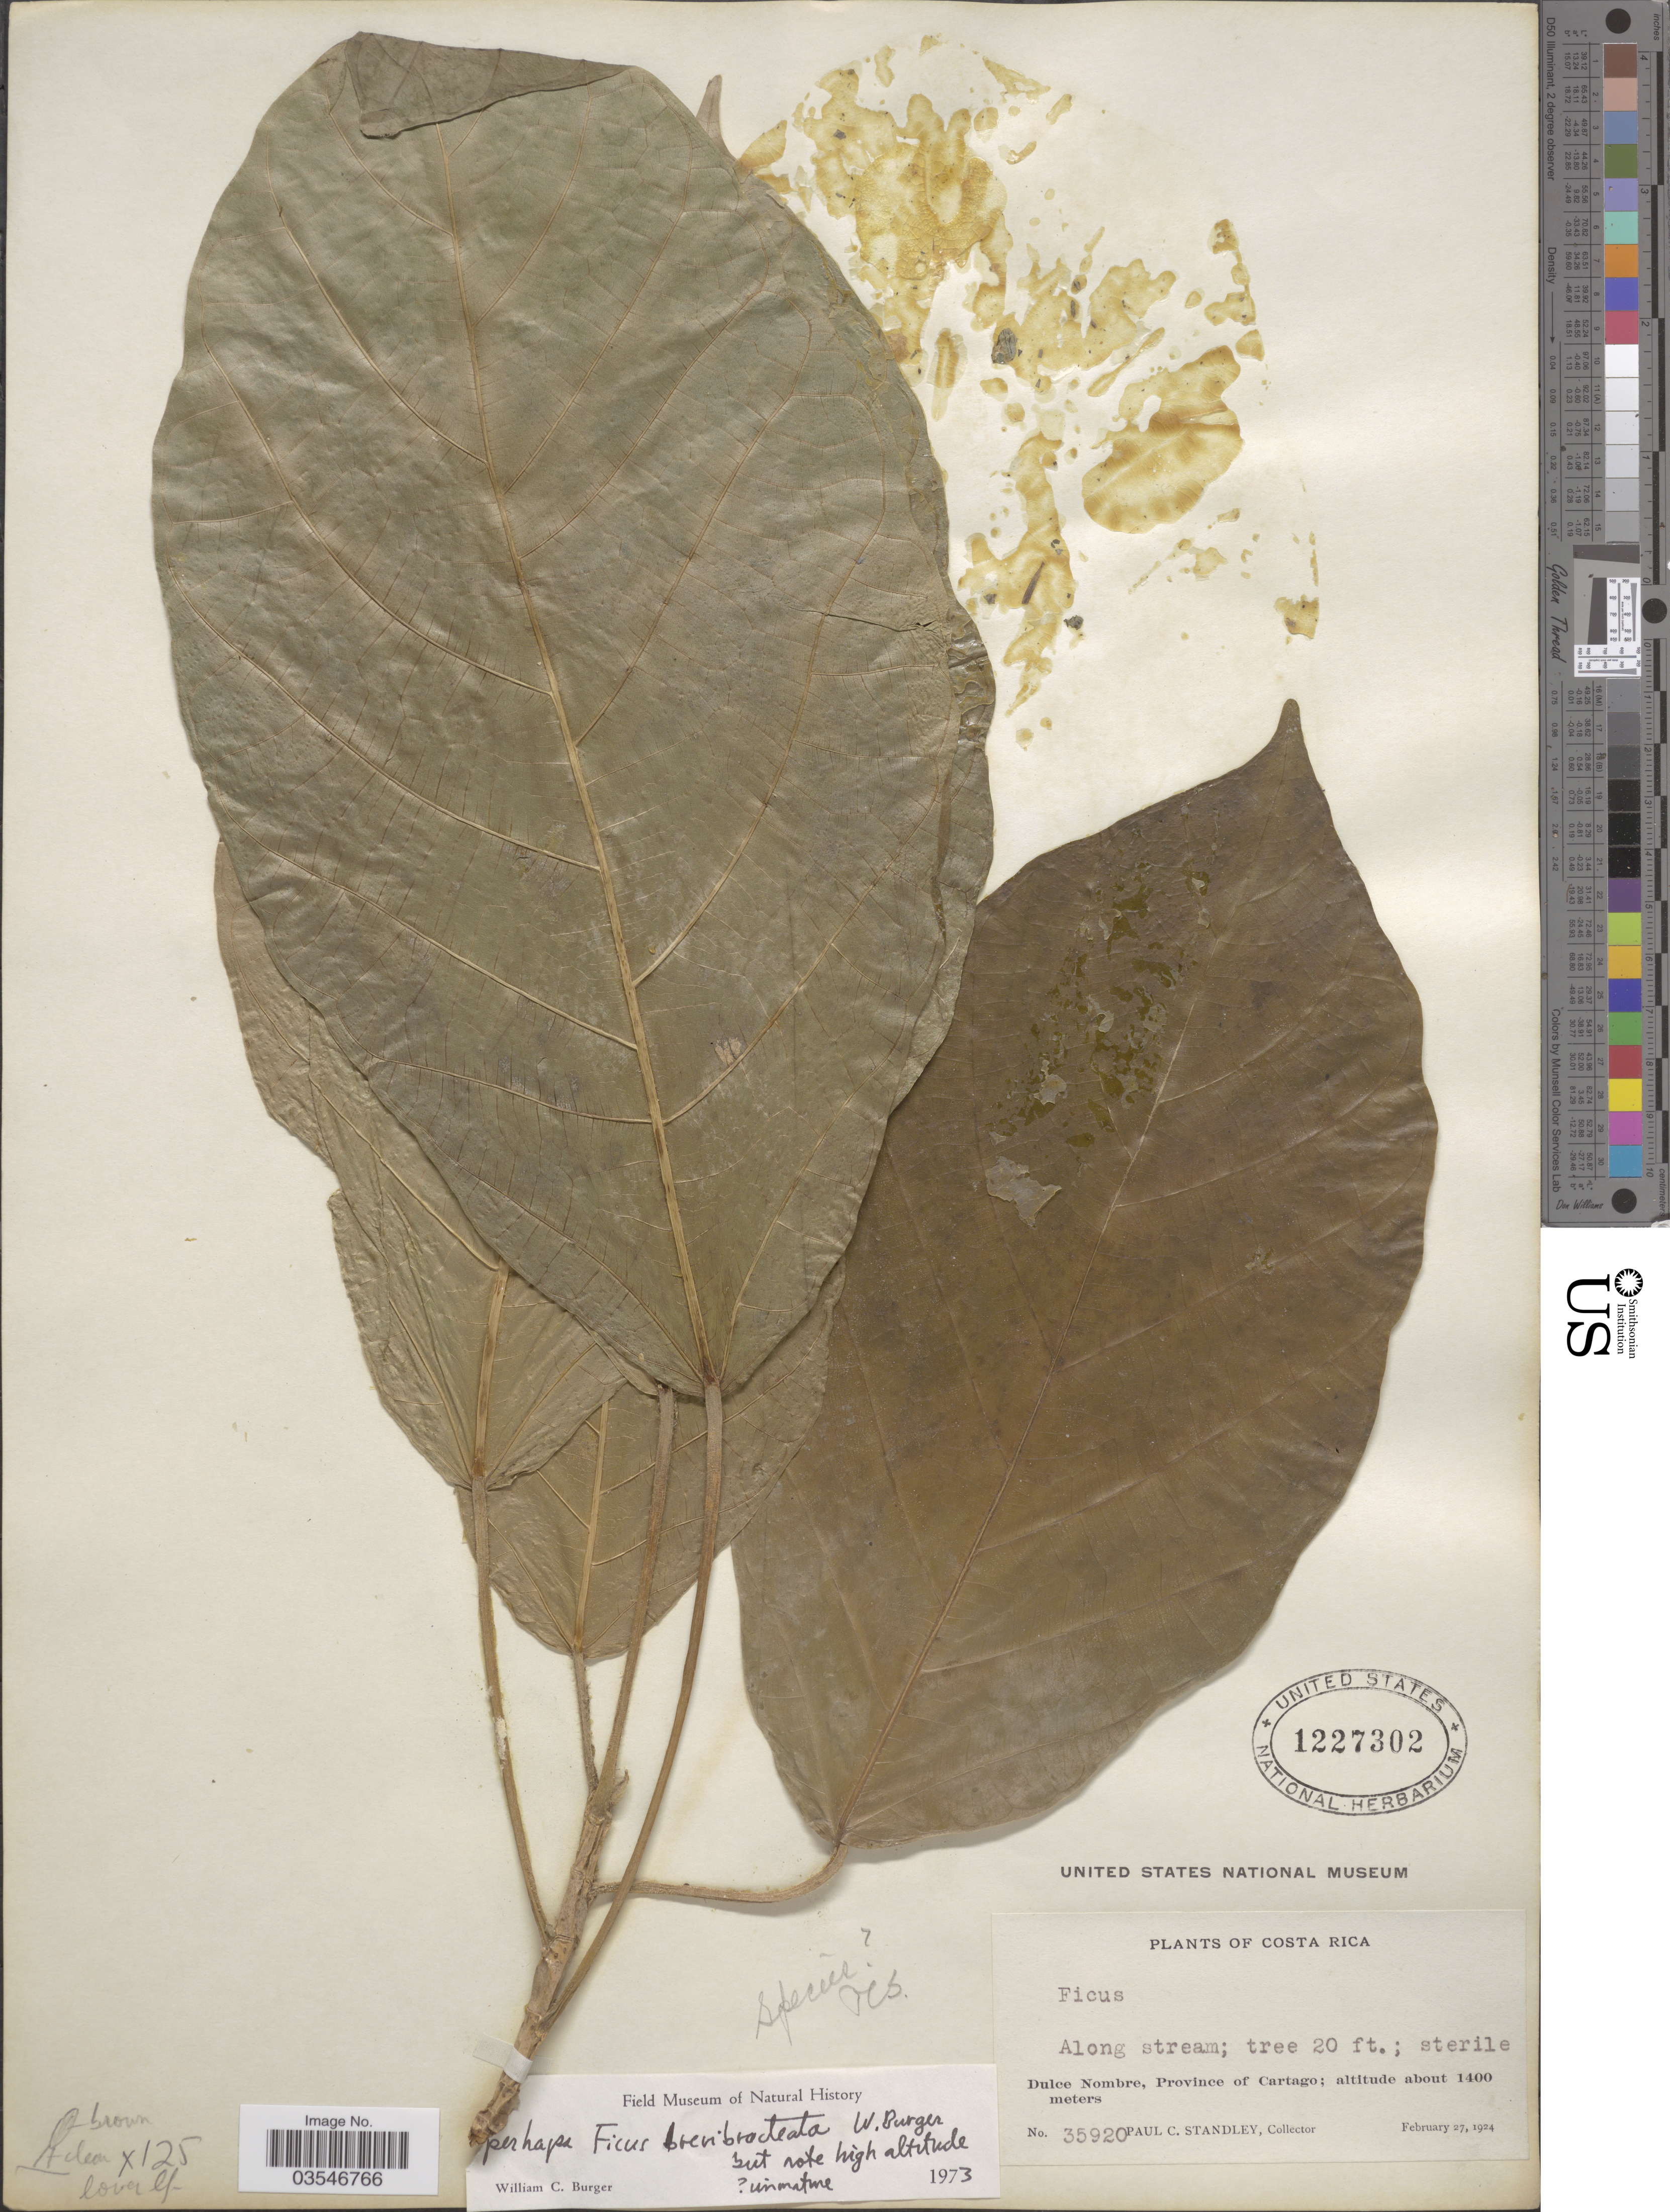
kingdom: Plantae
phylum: Tracheophyta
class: Magnoliopsida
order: Rosales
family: Moraceae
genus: Ficus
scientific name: Ficus brevibracteata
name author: W.C. Burger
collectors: P. C. Standley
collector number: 35920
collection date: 1924-02-27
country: Costa Rica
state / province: Cartago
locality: Dulce Nombre.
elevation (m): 1400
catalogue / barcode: US 1227302